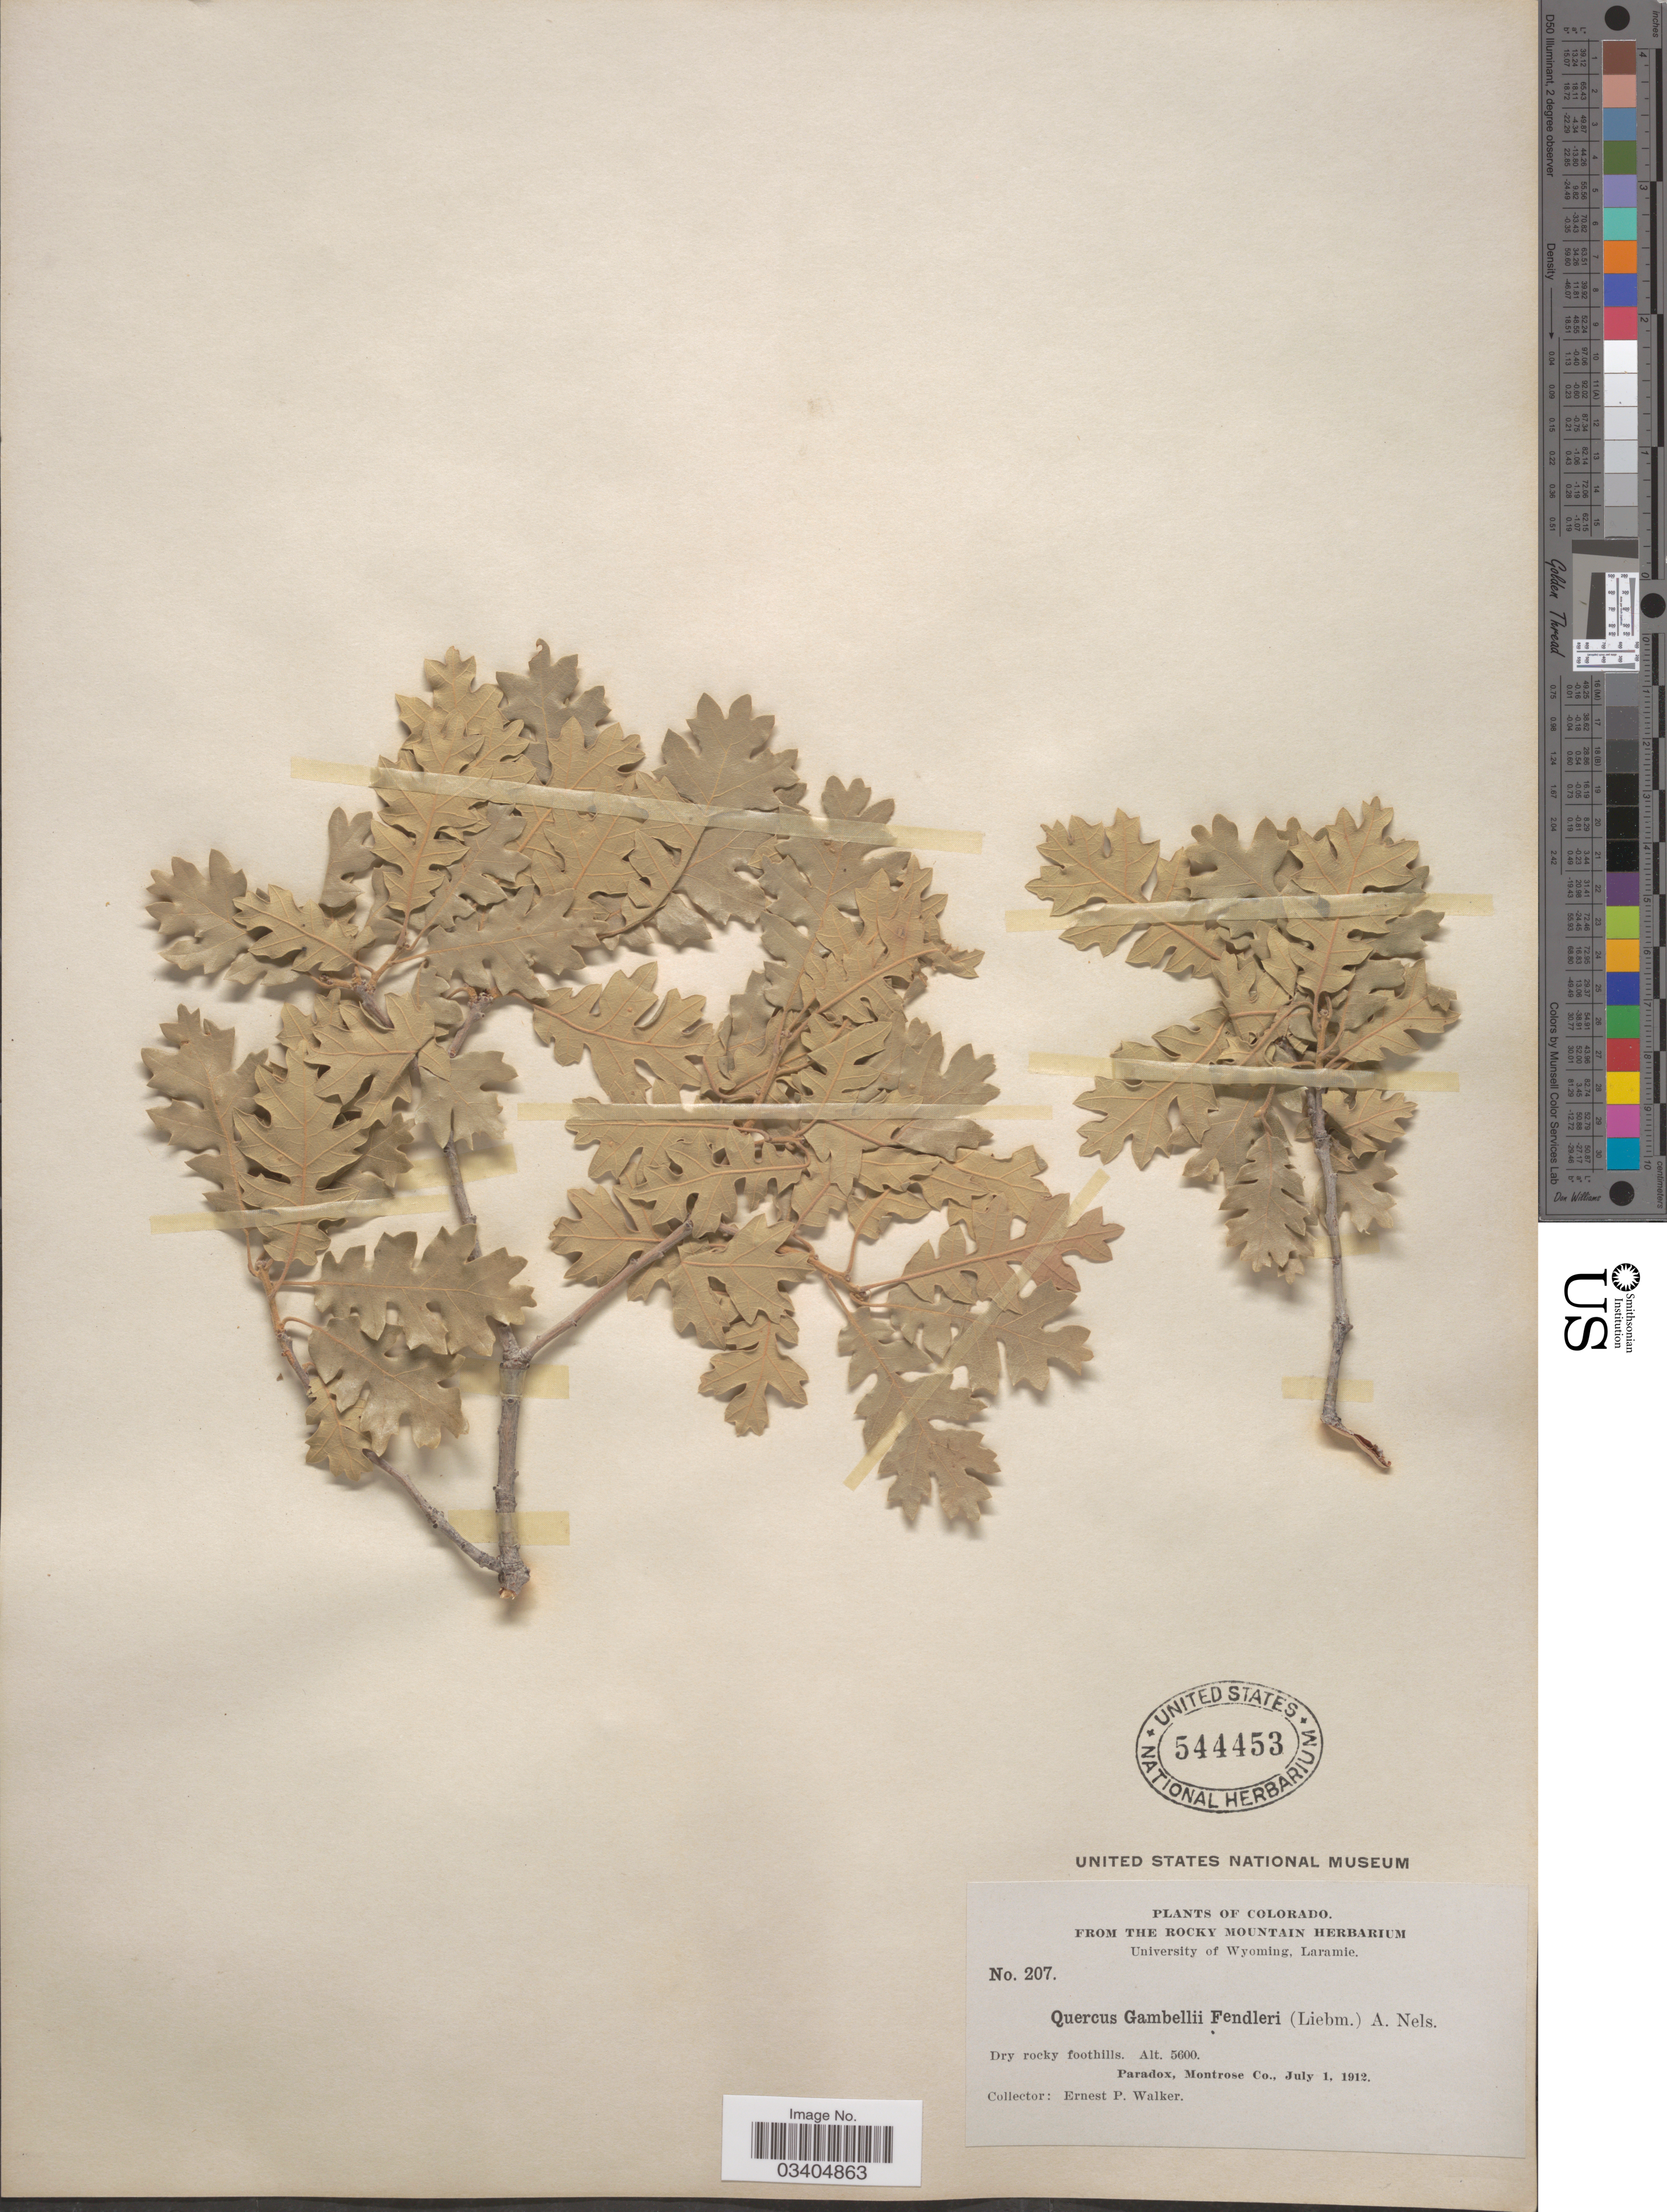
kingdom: Plantae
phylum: Tracheophyta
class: Magnoliopsida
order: Fagales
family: Fagaceae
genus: Quercus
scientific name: Quercus gambelii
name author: Nutt.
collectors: E. P. Walker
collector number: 207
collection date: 1912-07-01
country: United States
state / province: Colorado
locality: Paradox, Montrose Co.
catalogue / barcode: US 544453